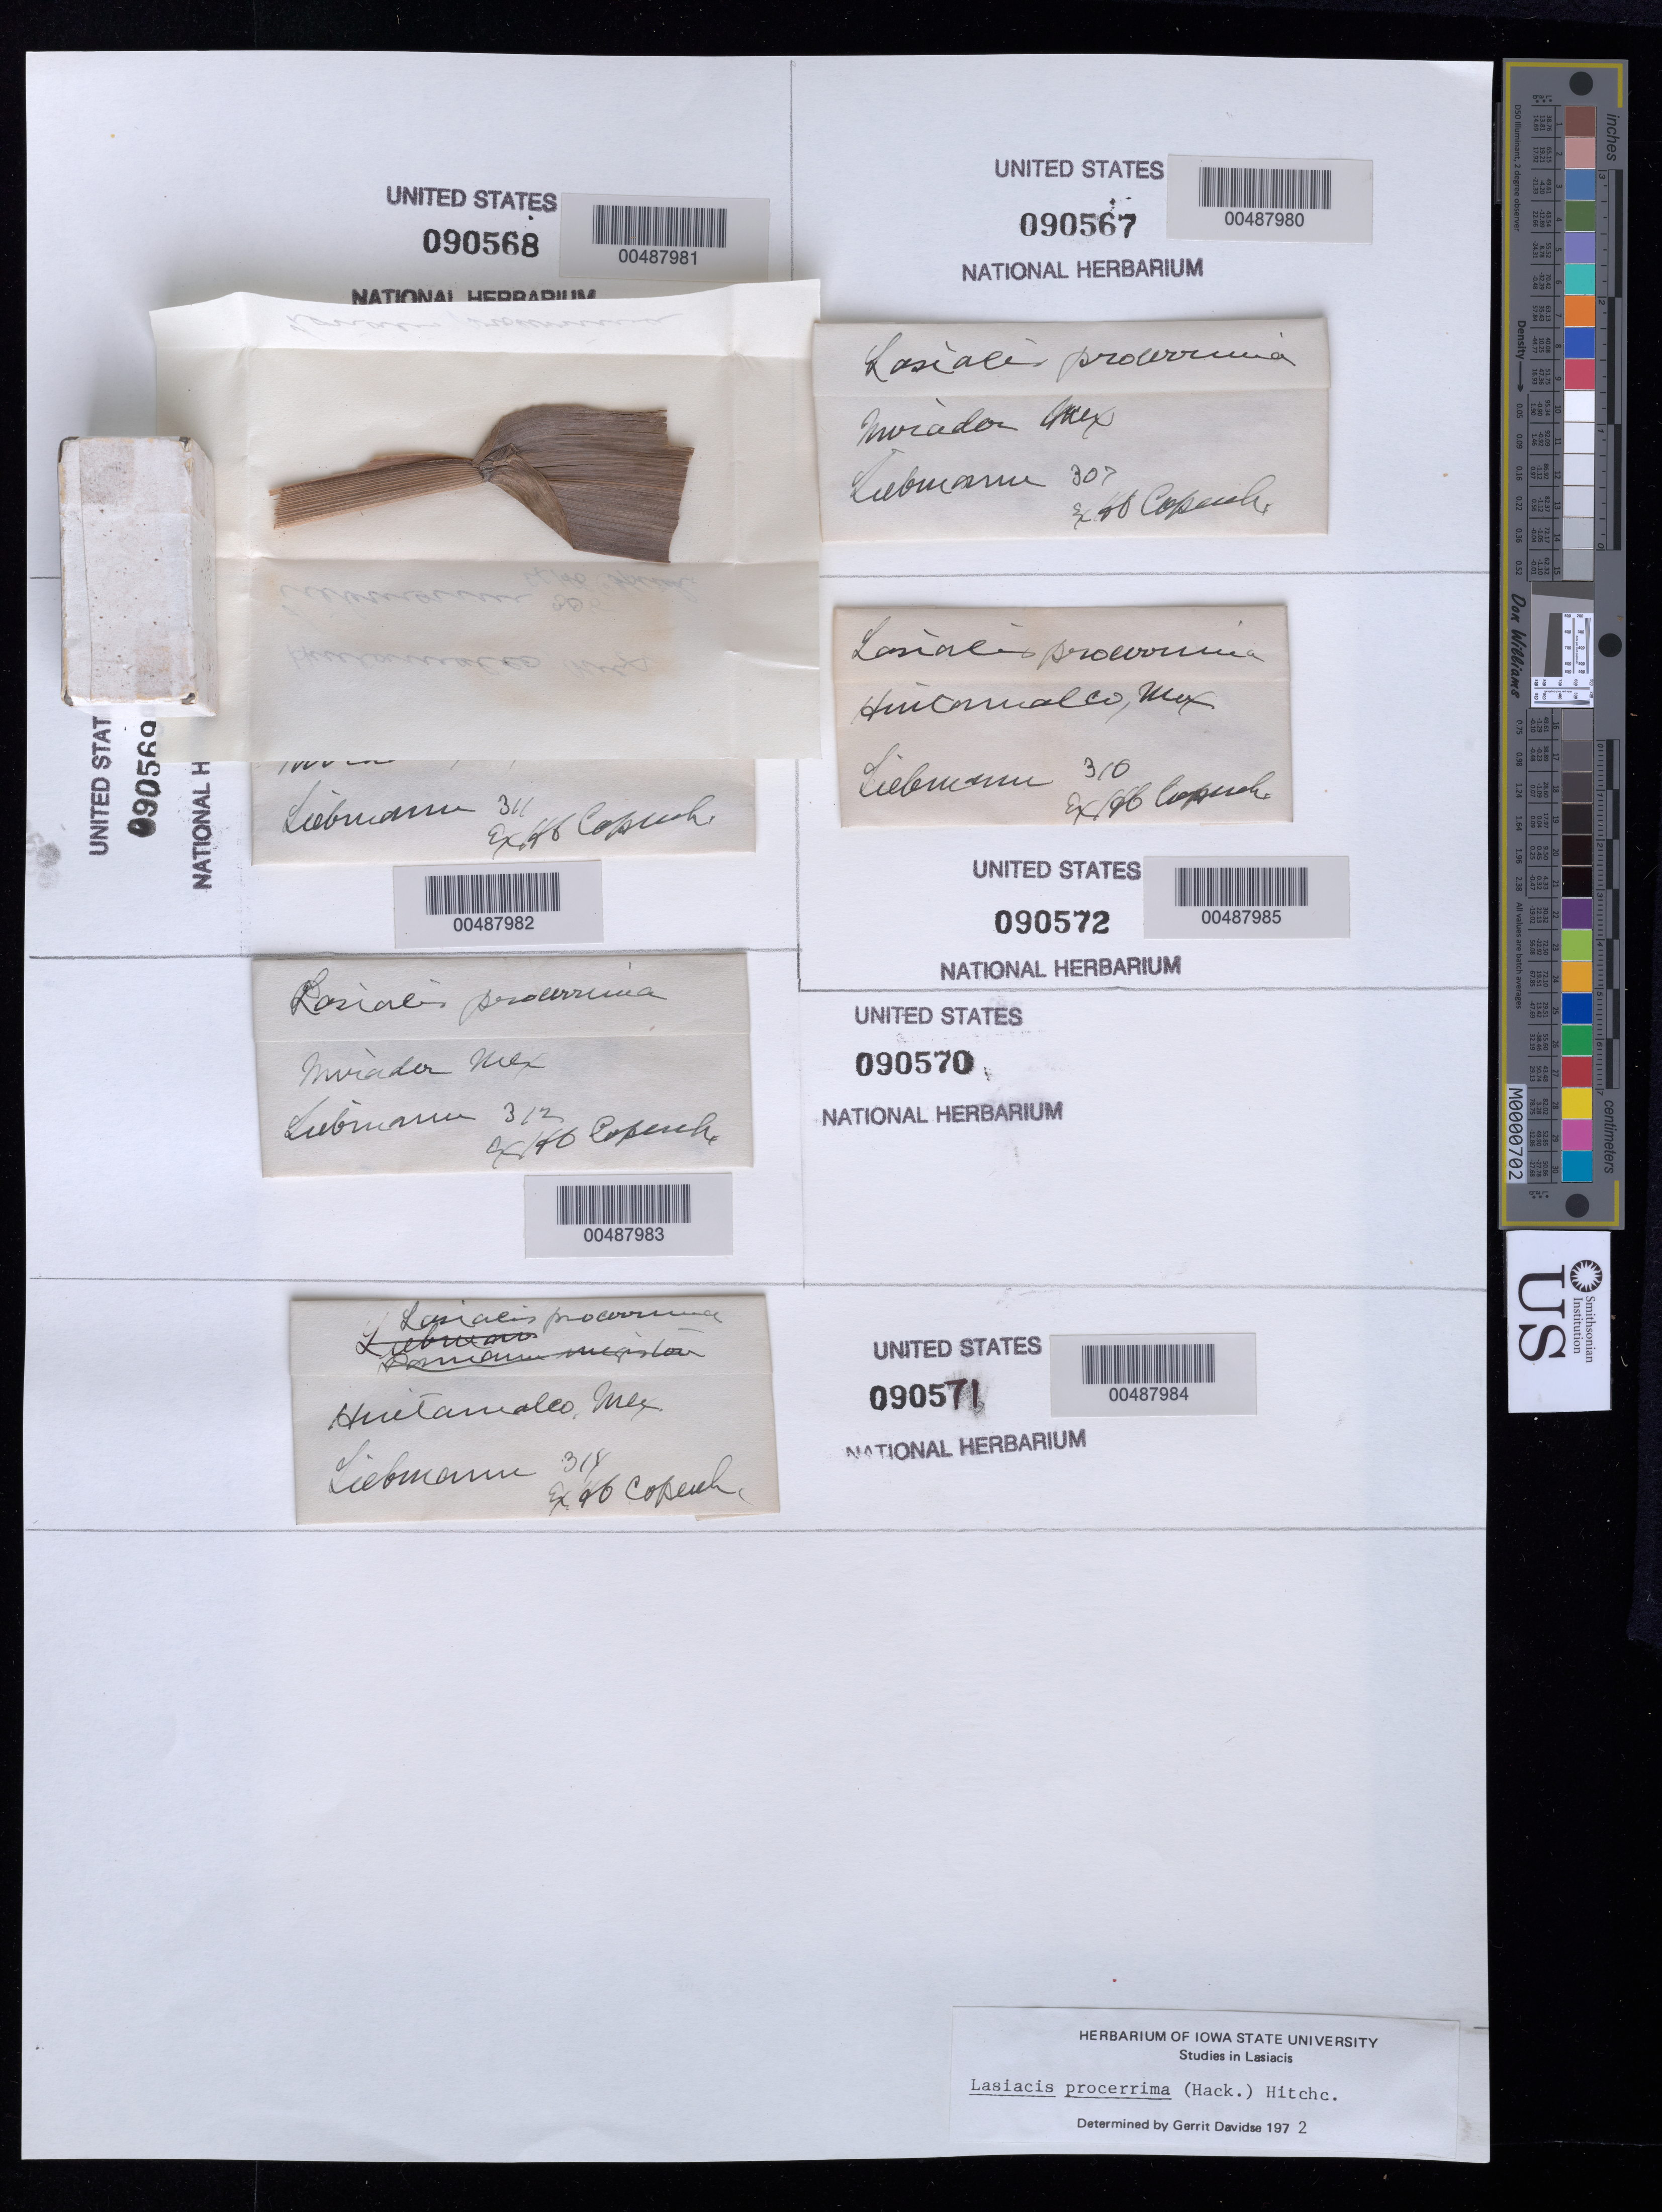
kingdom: Plantae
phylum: Tracheophyta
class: Liliopsida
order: Poales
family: Poaceae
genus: Lasiacis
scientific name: Lasiacis procerrima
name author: (Hack.) Hitchc.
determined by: Davidse, Gerrit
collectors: F. M. Liebmann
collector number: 305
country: Mexico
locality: Huitamalco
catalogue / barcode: US 90568